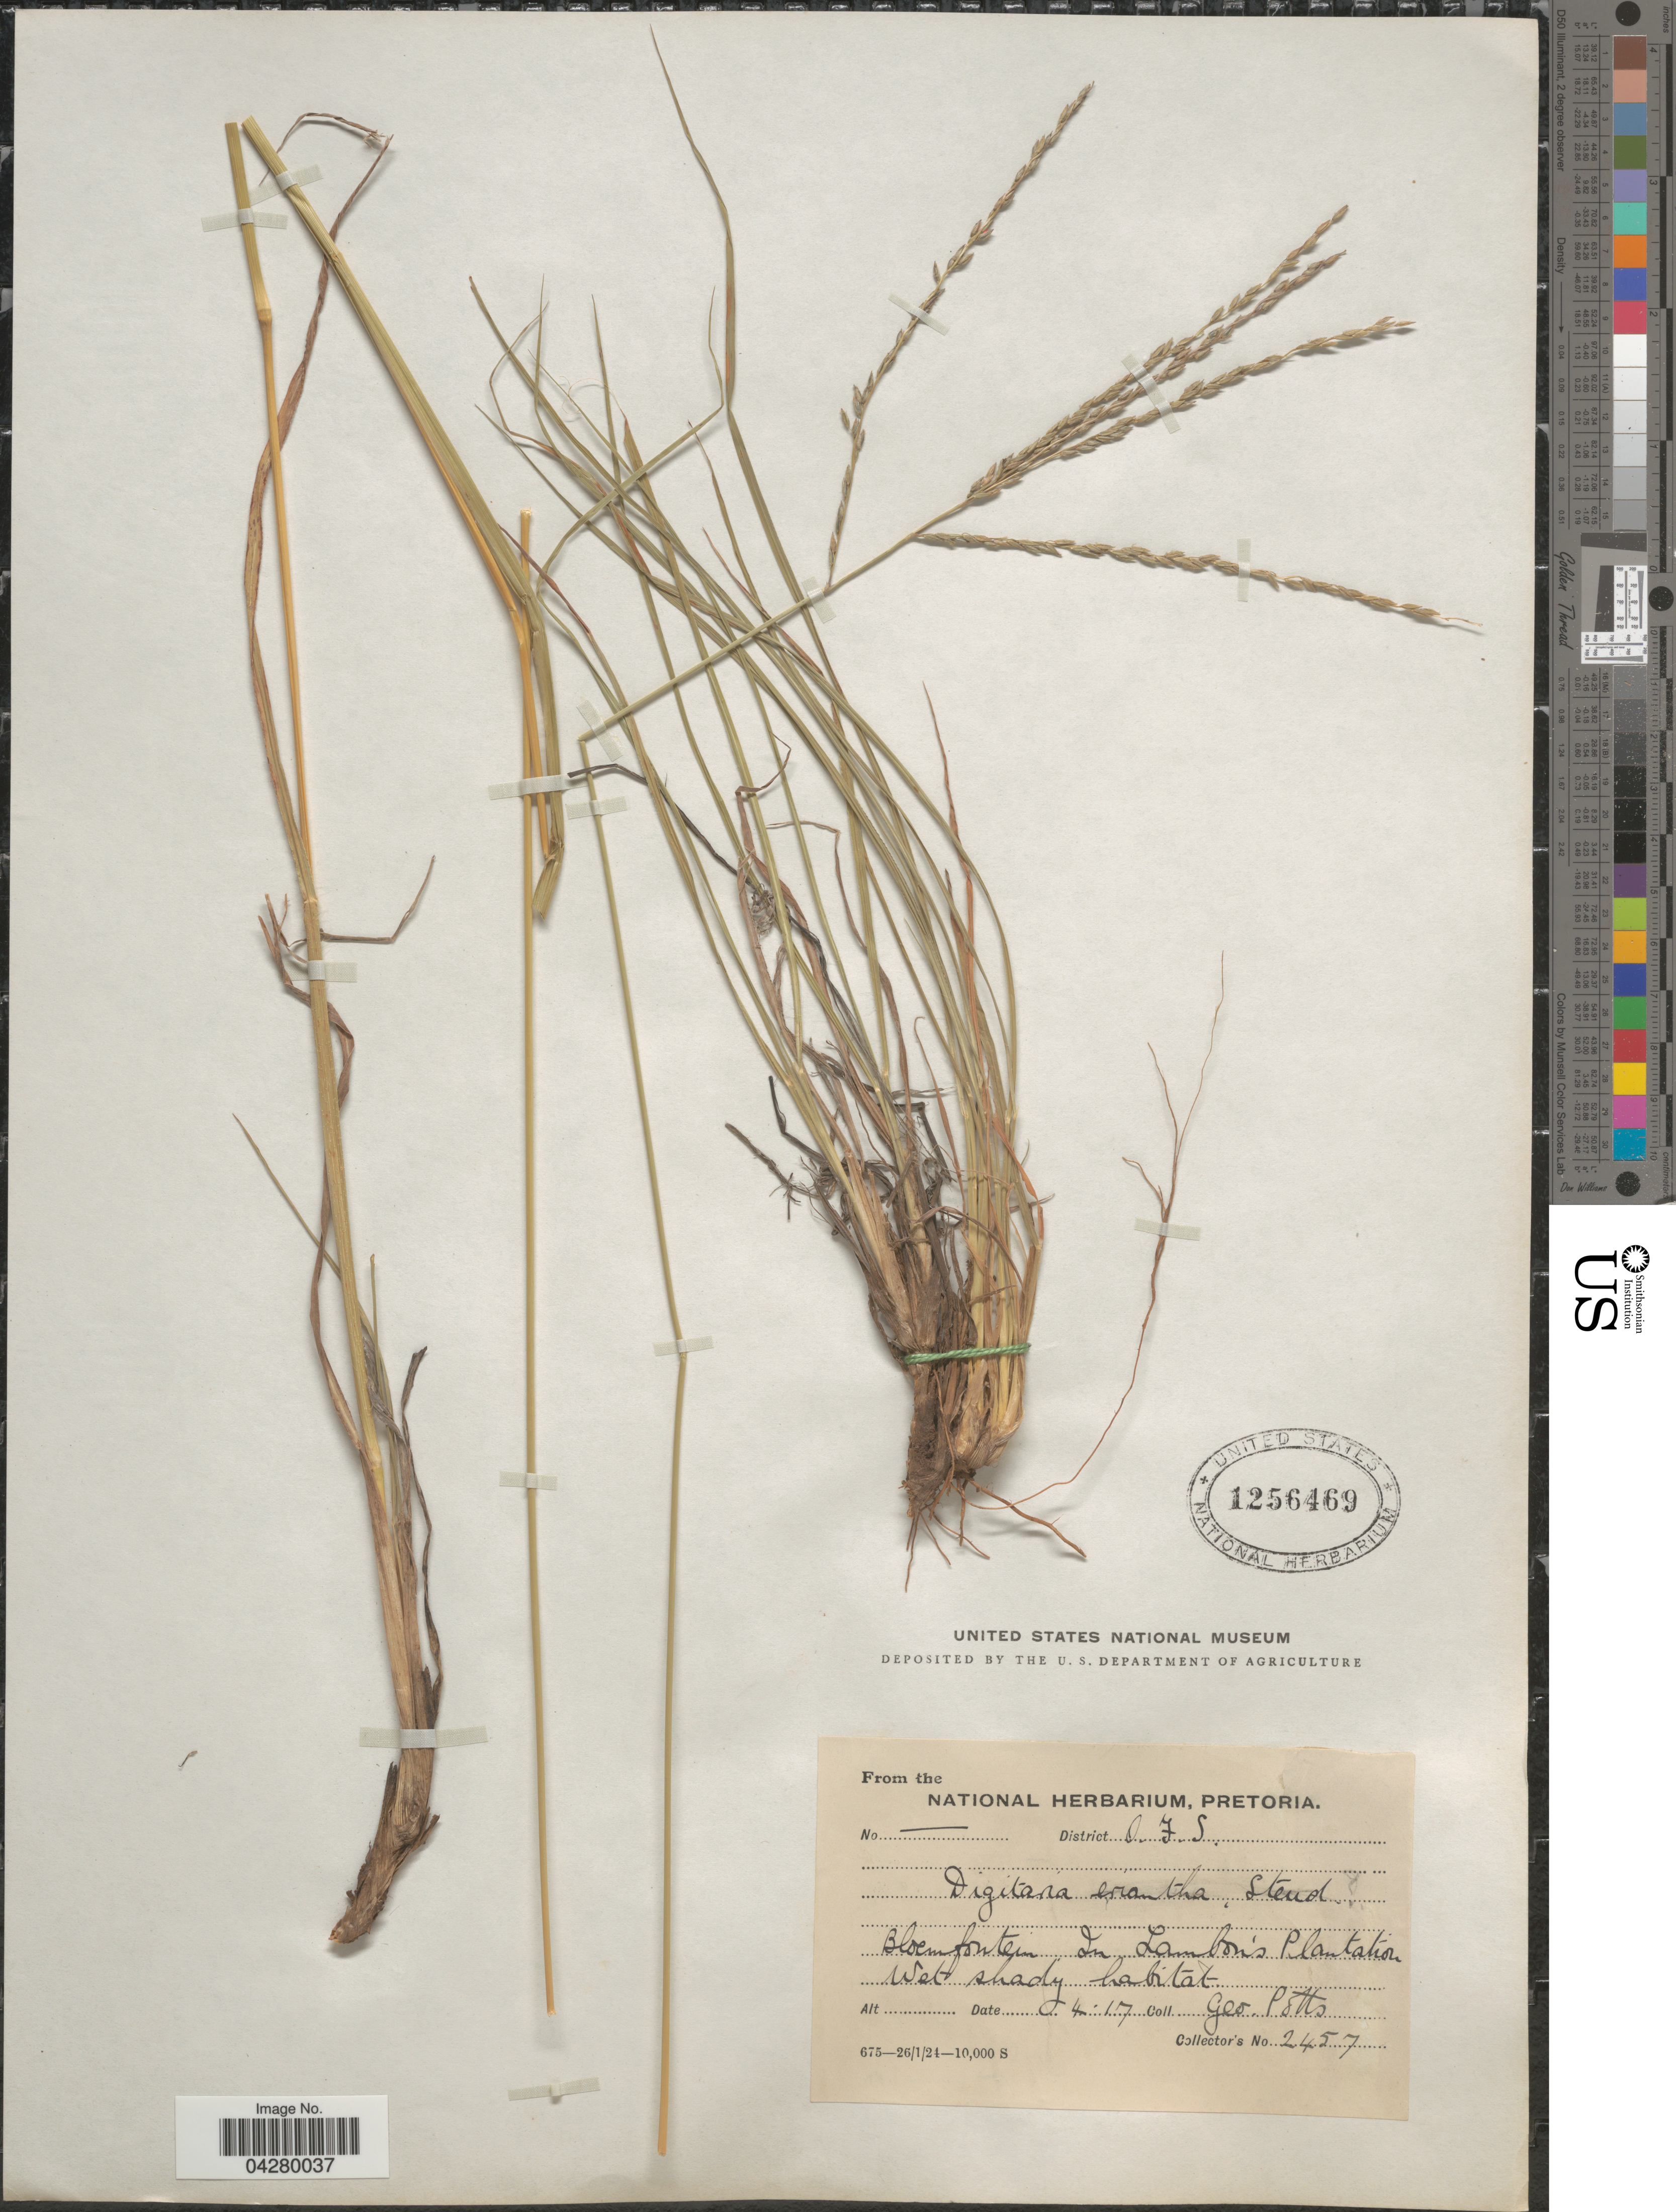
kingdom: Plantae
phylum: Tracheophyta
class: Liliopsida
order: Poales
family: Poaceae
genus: Digitaria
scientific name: Digitaria eriantha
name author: Steud.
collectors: G. Potts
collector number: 2457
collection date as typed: Transcribed d/m/y: /4/17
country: South Africa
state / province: Free State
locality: District O. F. S. Bloemfontein. In Lambon's Plantation.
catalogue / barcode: US 1256469